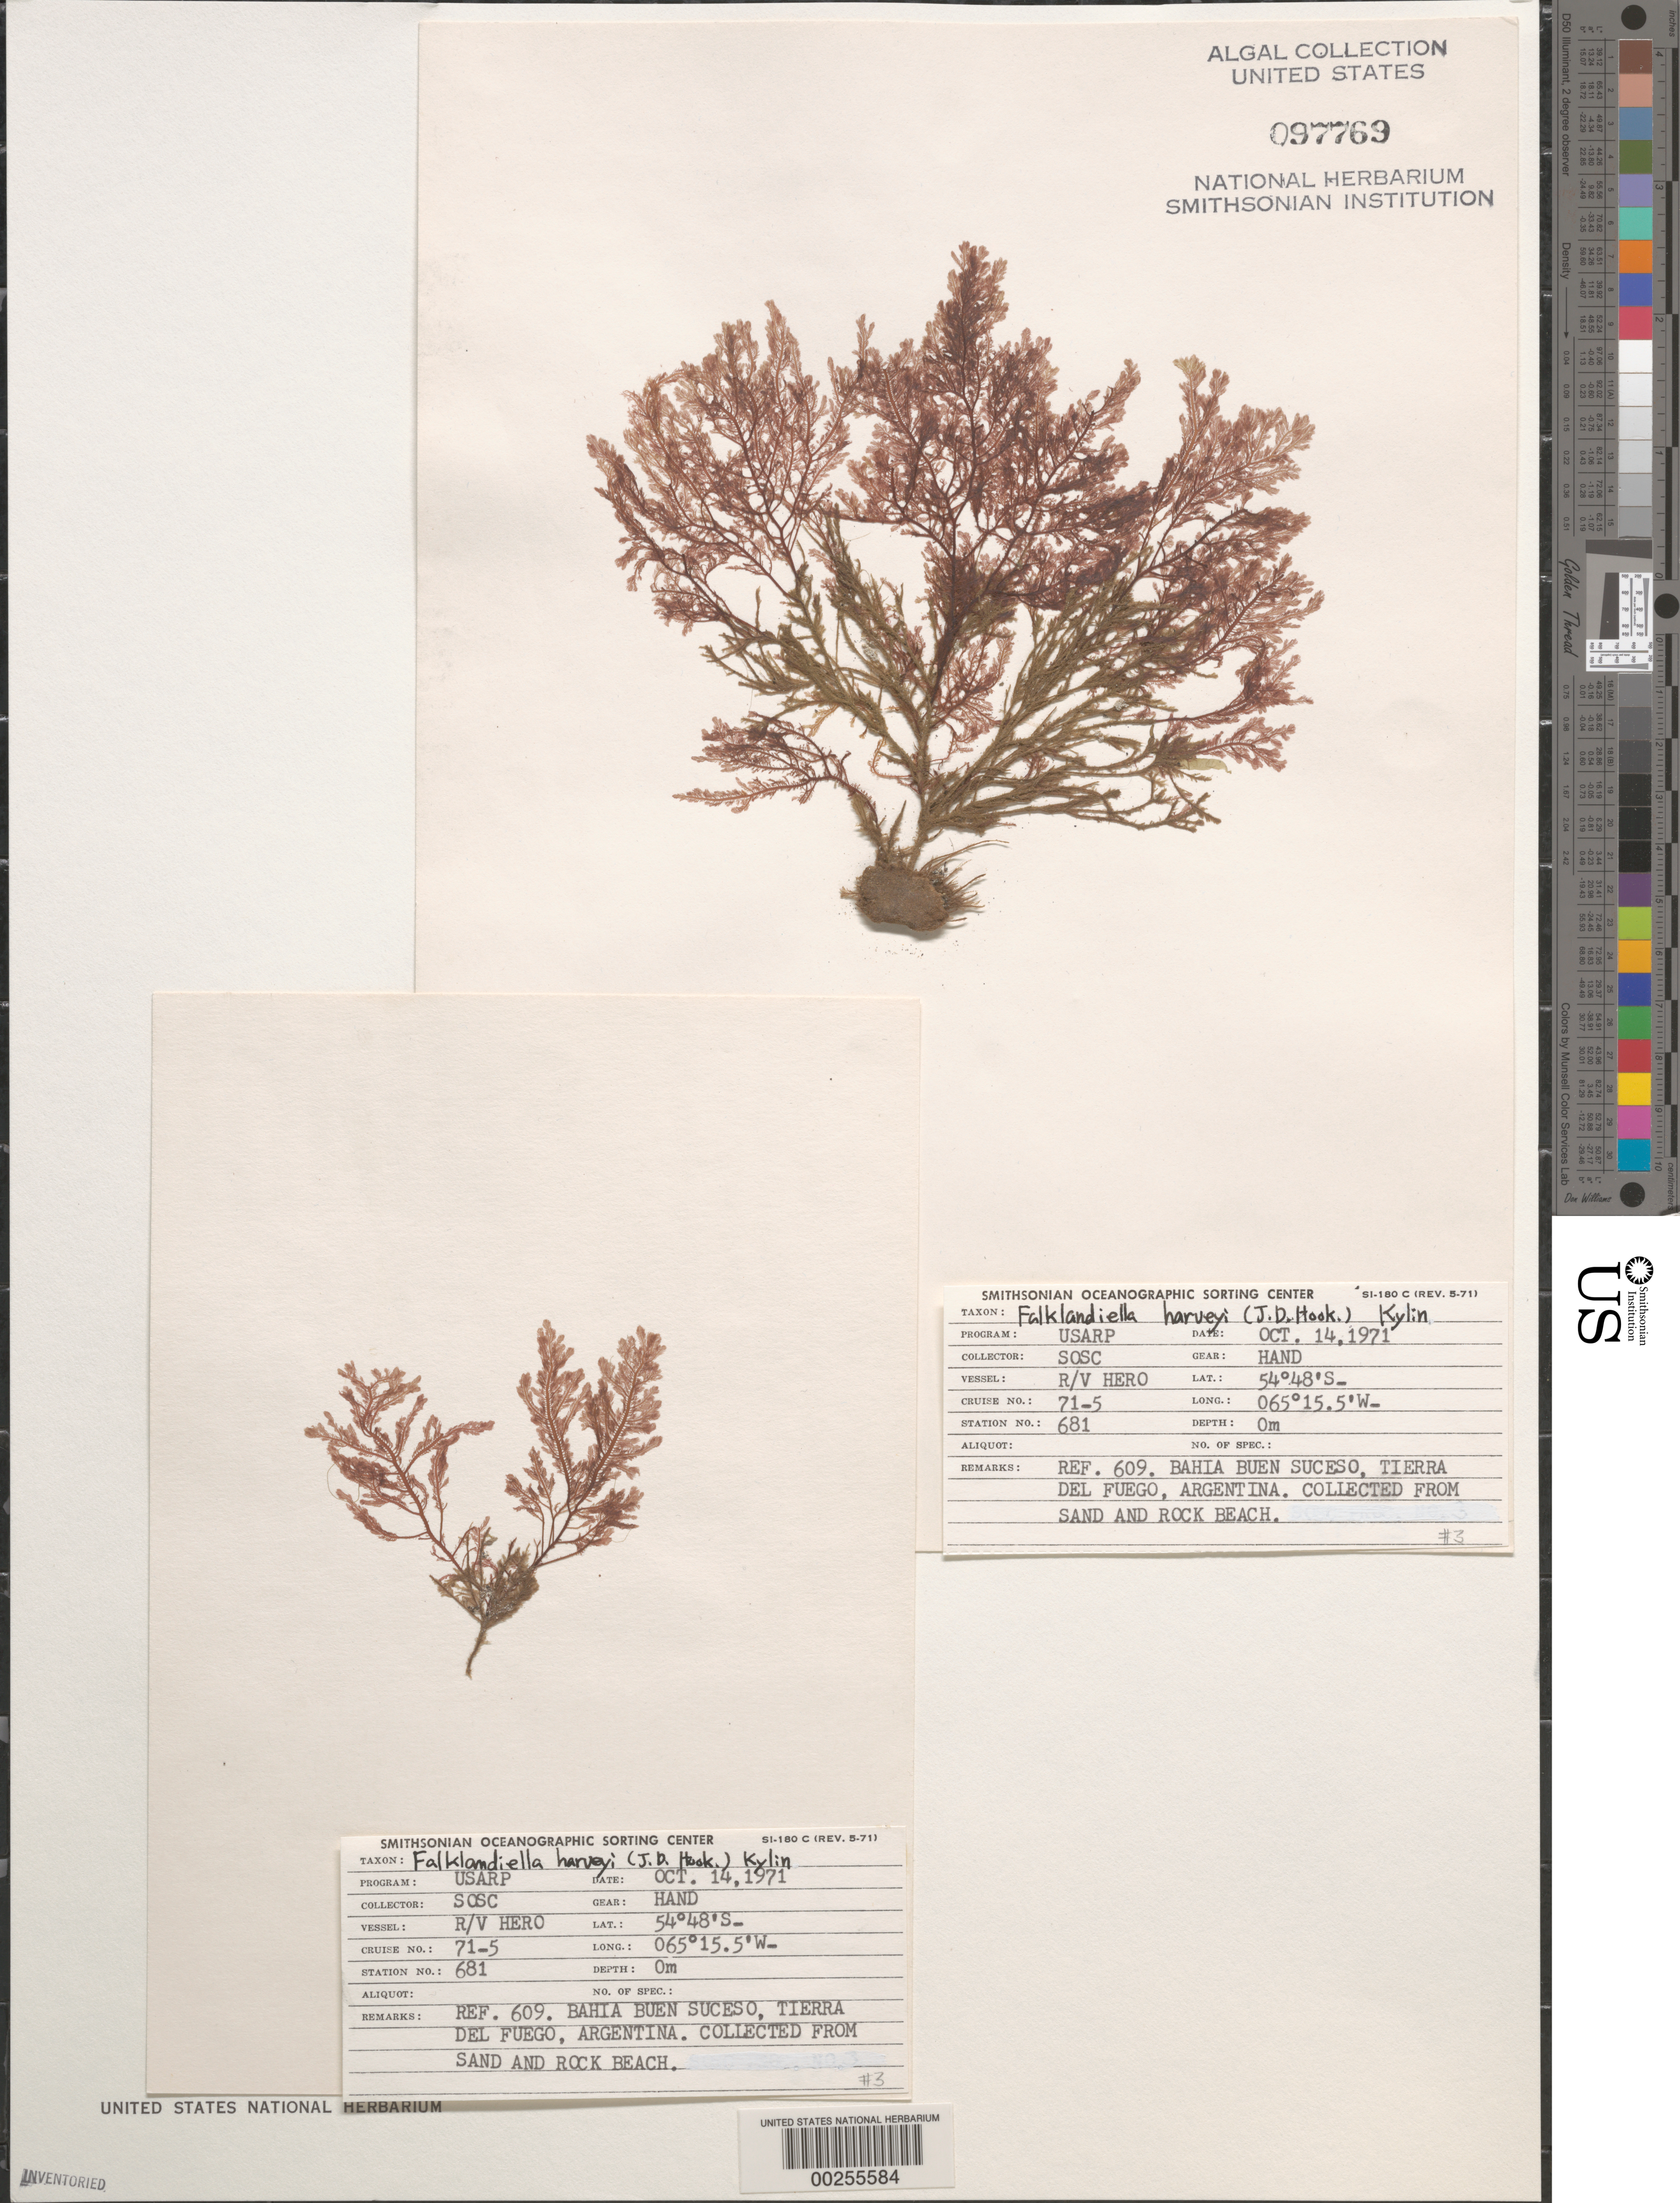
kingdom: Plantae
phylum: Rhodophyta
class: Florideophyceae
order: Ceramiales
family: Callithamniaceae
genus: Falklandiella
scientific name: Falklandiella harveyi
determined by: Moe, R. L.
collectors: SOSC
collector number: Station 681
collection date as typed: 14 Oct 1971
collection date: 1971-10-14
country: Argentina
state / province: Tierra del Fuego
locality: Bahia Buen Suceso, Tierra del Fuego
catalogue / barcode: US 97769